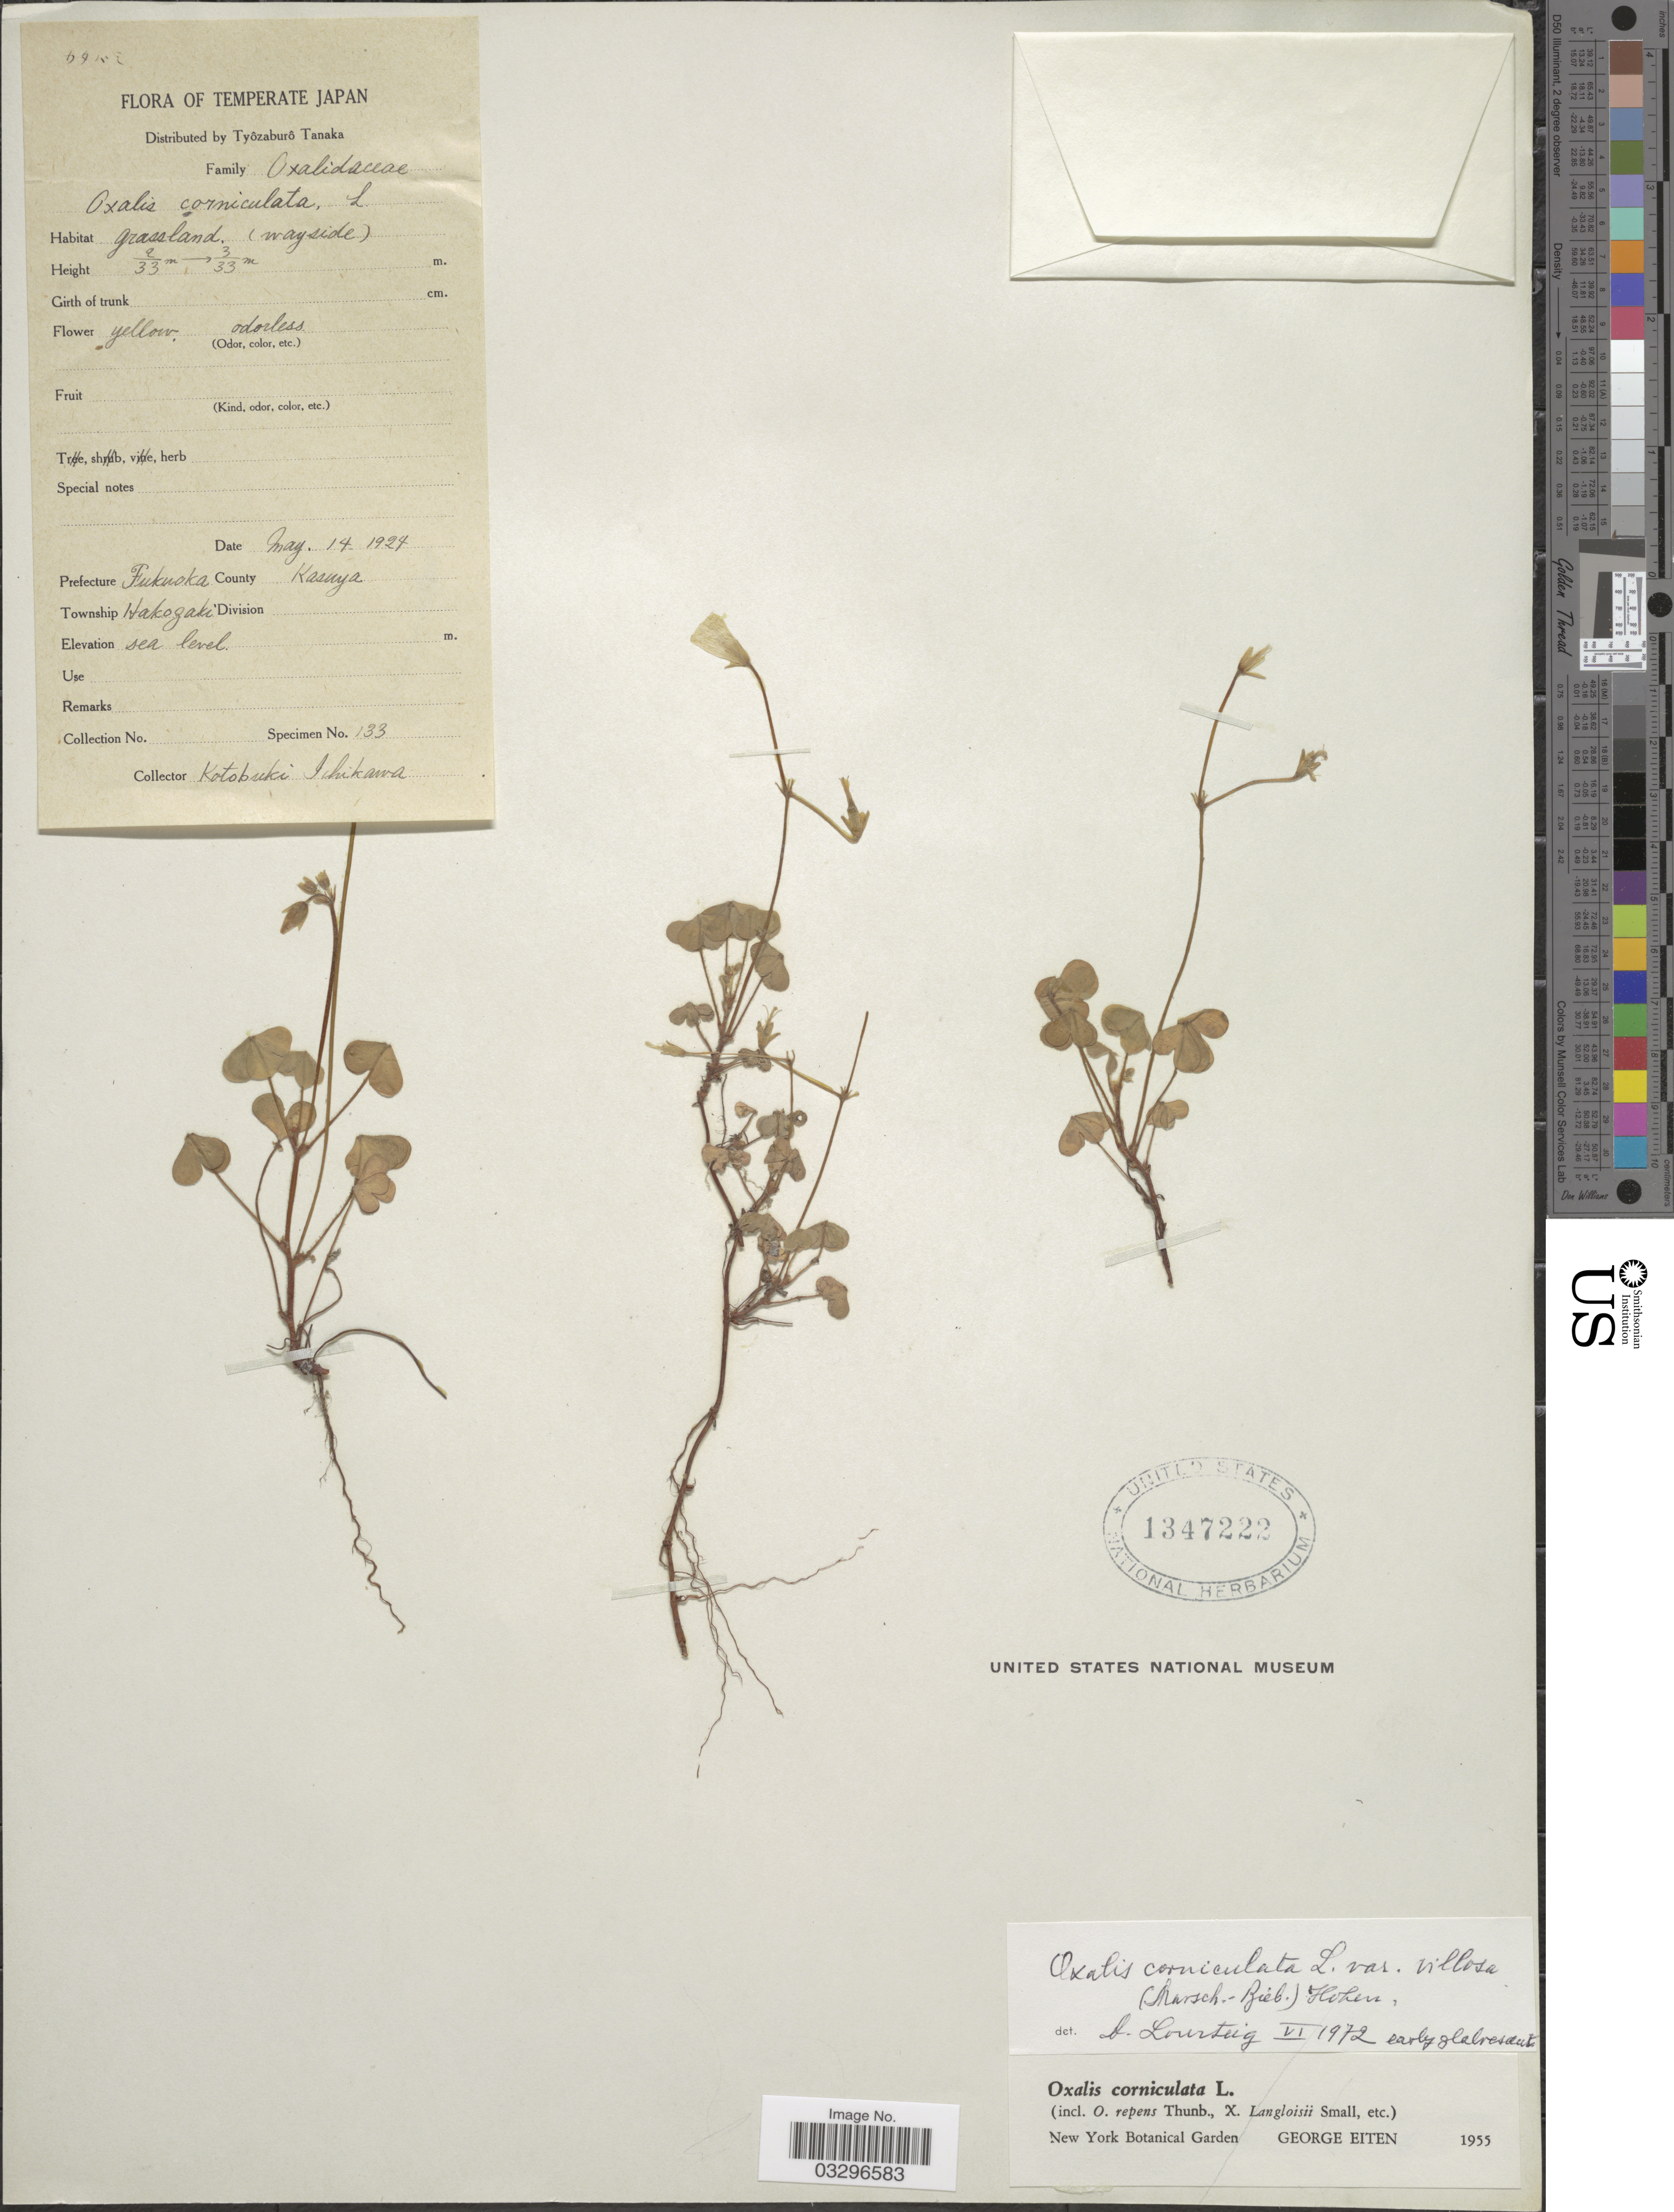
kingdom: Plantae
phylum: Tracheophyta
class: Magnoliopsida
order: Oxalidales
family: Oxalidaceae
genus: Oxalis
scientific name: Oxalis corniculata var. villosa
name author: (M. Bieb.) Hohen.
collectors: K. Ichikawa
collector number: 133?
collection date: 1924-05-14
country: Japan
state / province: Hukuoka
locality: Prefecture Fukuoka, County, Kasuya, Township Hakozaki.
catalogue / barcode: US 1347222